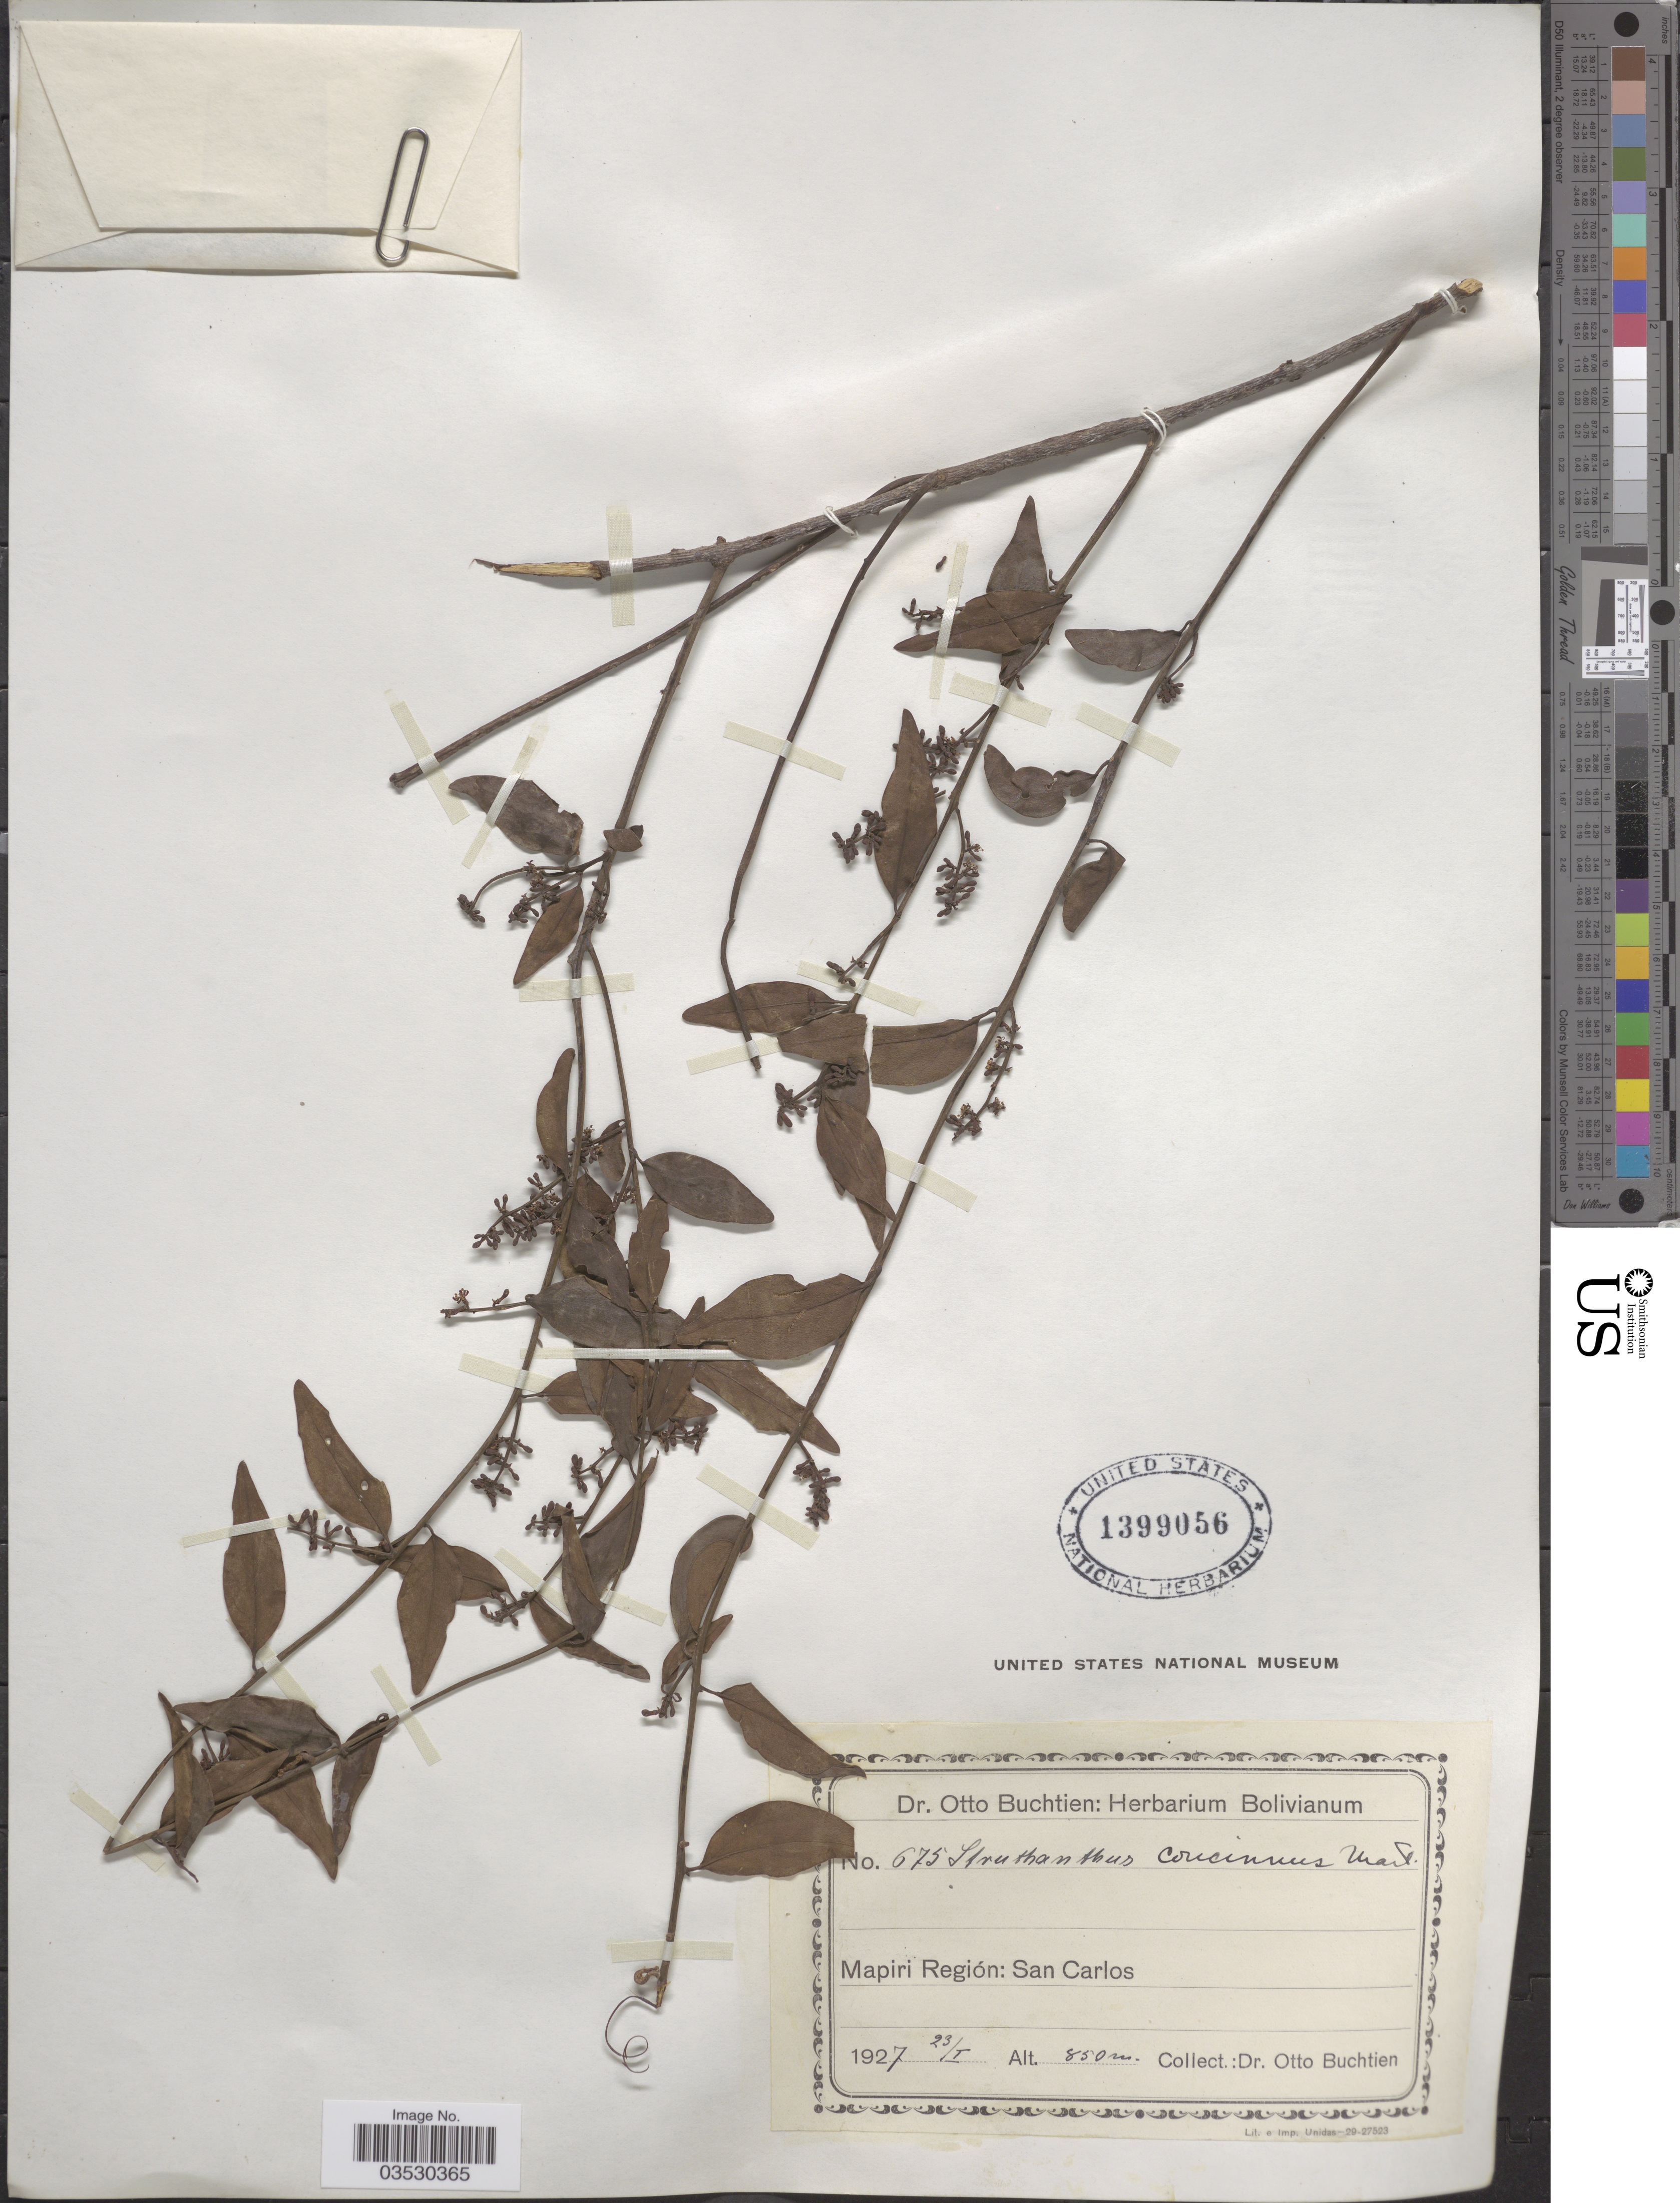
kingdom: Plantae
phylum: Tracheophyta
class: Magnoliopsida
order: Santalales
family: Loranthaceae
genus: Struthanthus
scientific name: Struthanthus concinnus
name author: Mart.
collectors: O. Buchtien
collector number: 675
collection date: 1927-01-23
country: Bolivia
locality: Mapiri Región: San Carlos.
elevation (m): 850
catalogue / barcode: US 1399056